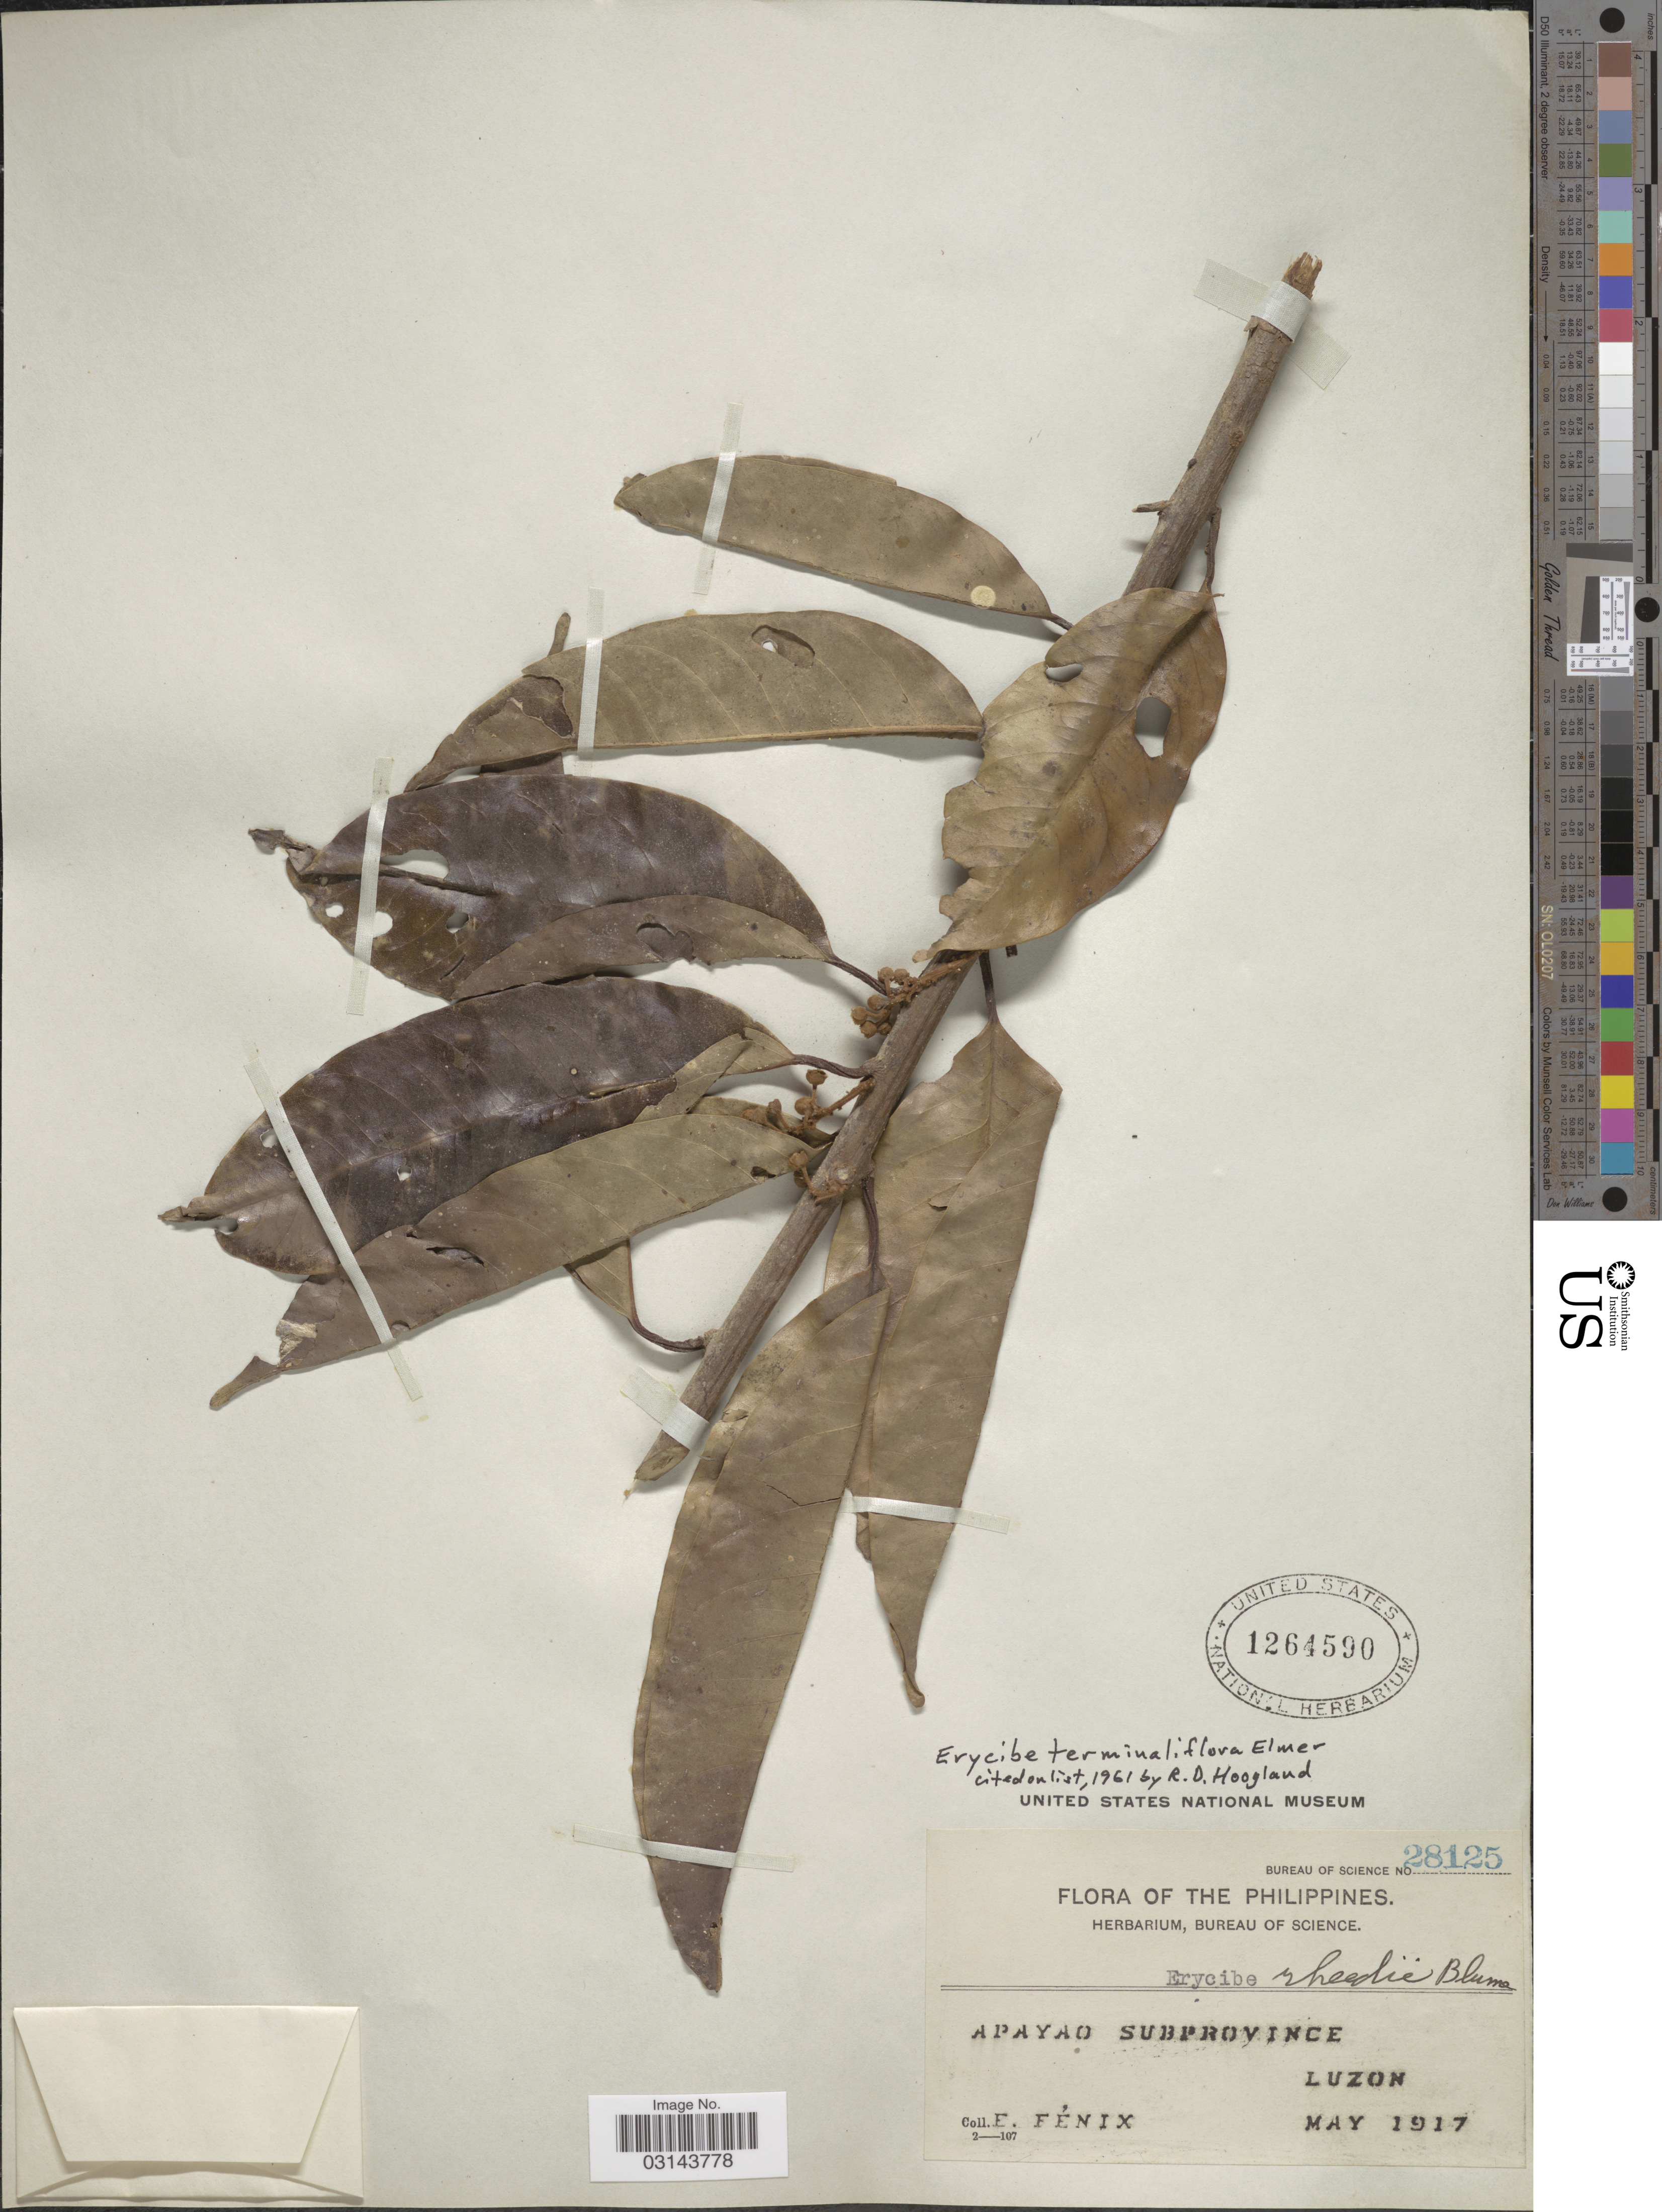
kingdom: Plantae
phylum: Tracheophyta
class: Magnoliopsida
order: Solanales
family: Convolvulaceae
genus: Erycibe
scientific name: Erycibe terminaliflora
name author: Elmer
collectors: E. Fénix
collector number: Bureau of Science 28125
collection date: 1917-05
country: Philippines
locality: Apayao Subprovince. Luzon.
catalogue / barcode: US 1264590